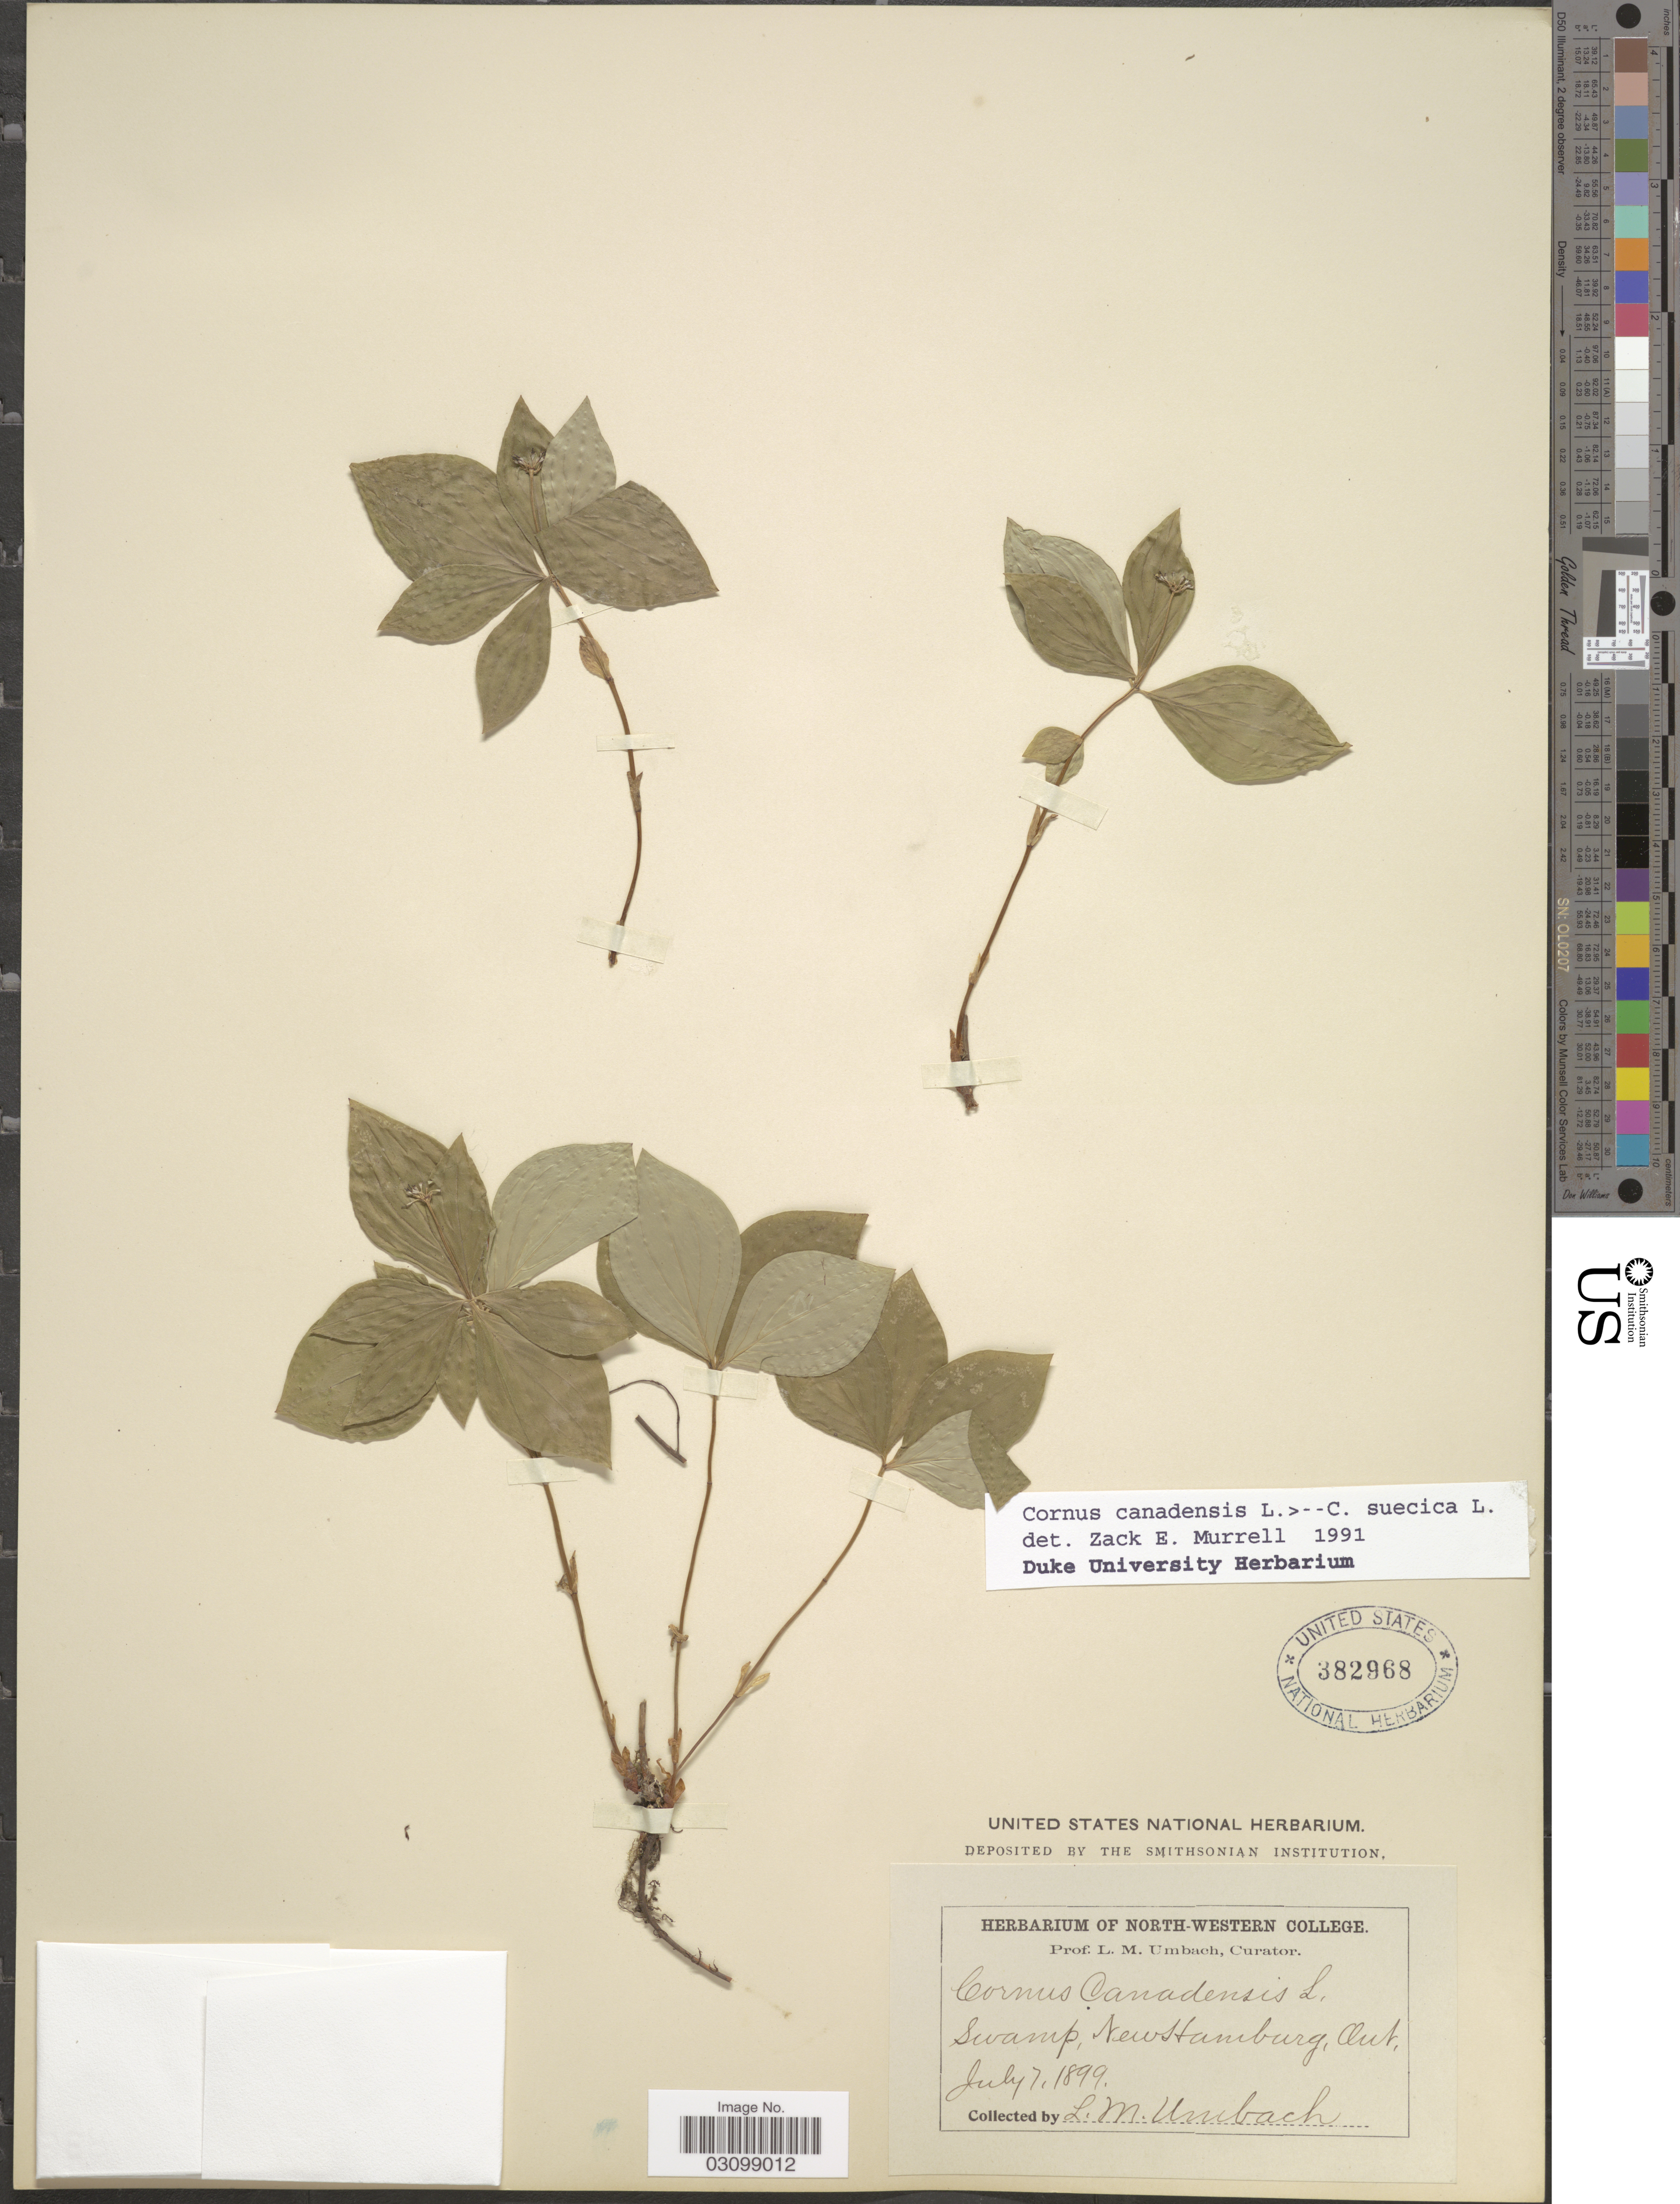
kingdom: Plantae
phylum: Tracheophyta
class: Magnoliopsida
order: Cornales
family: Cornaceae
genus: Cornus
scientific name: Cornus sp.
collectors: L. M. Umbach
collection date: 1899-07-07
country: Canada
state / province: Ontario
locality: New Hamburg.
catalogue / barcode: US 382968